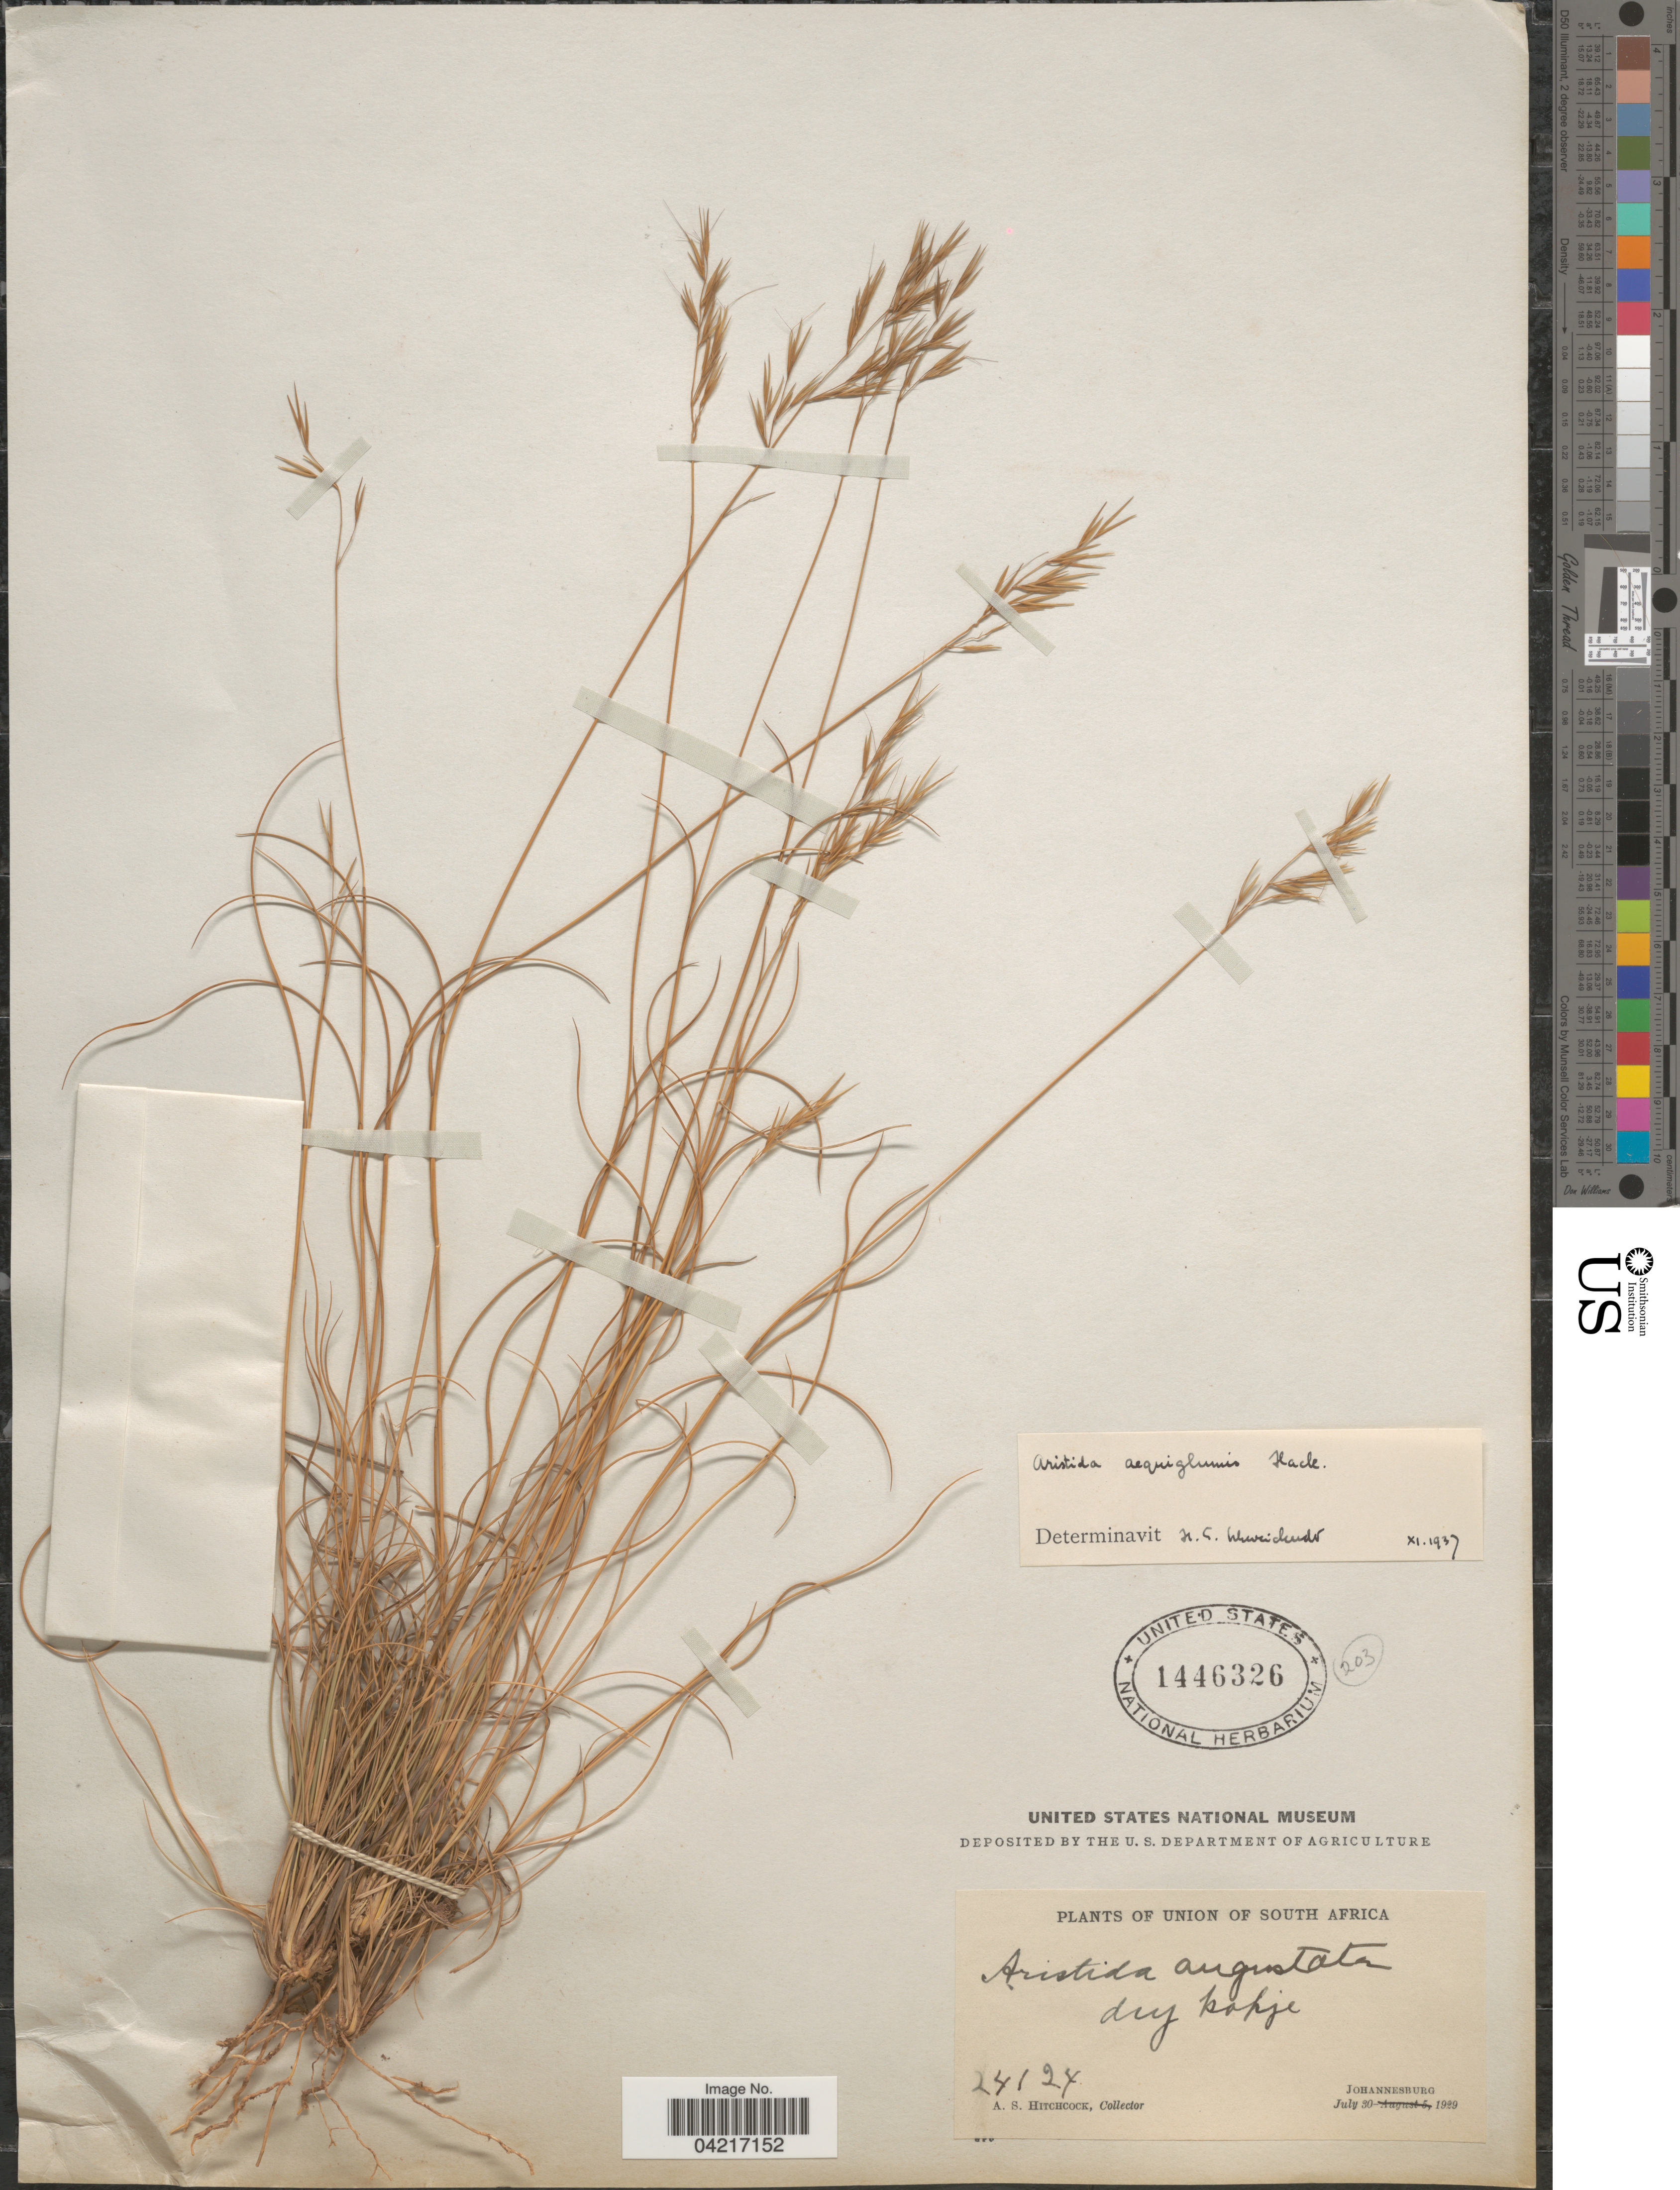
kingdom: Plantae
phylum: Tracheophyta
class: Liliopsida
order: Poales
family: Poaceae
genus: Aristida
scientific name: Aristida aequiglumis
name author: Hack. in Schinz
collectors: A. S. Hitchcock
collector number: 24124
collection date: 1929-07-30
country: South Africa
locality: Union of South Africa. Dry kopje. Johannesburg.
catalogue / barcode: US 1446326